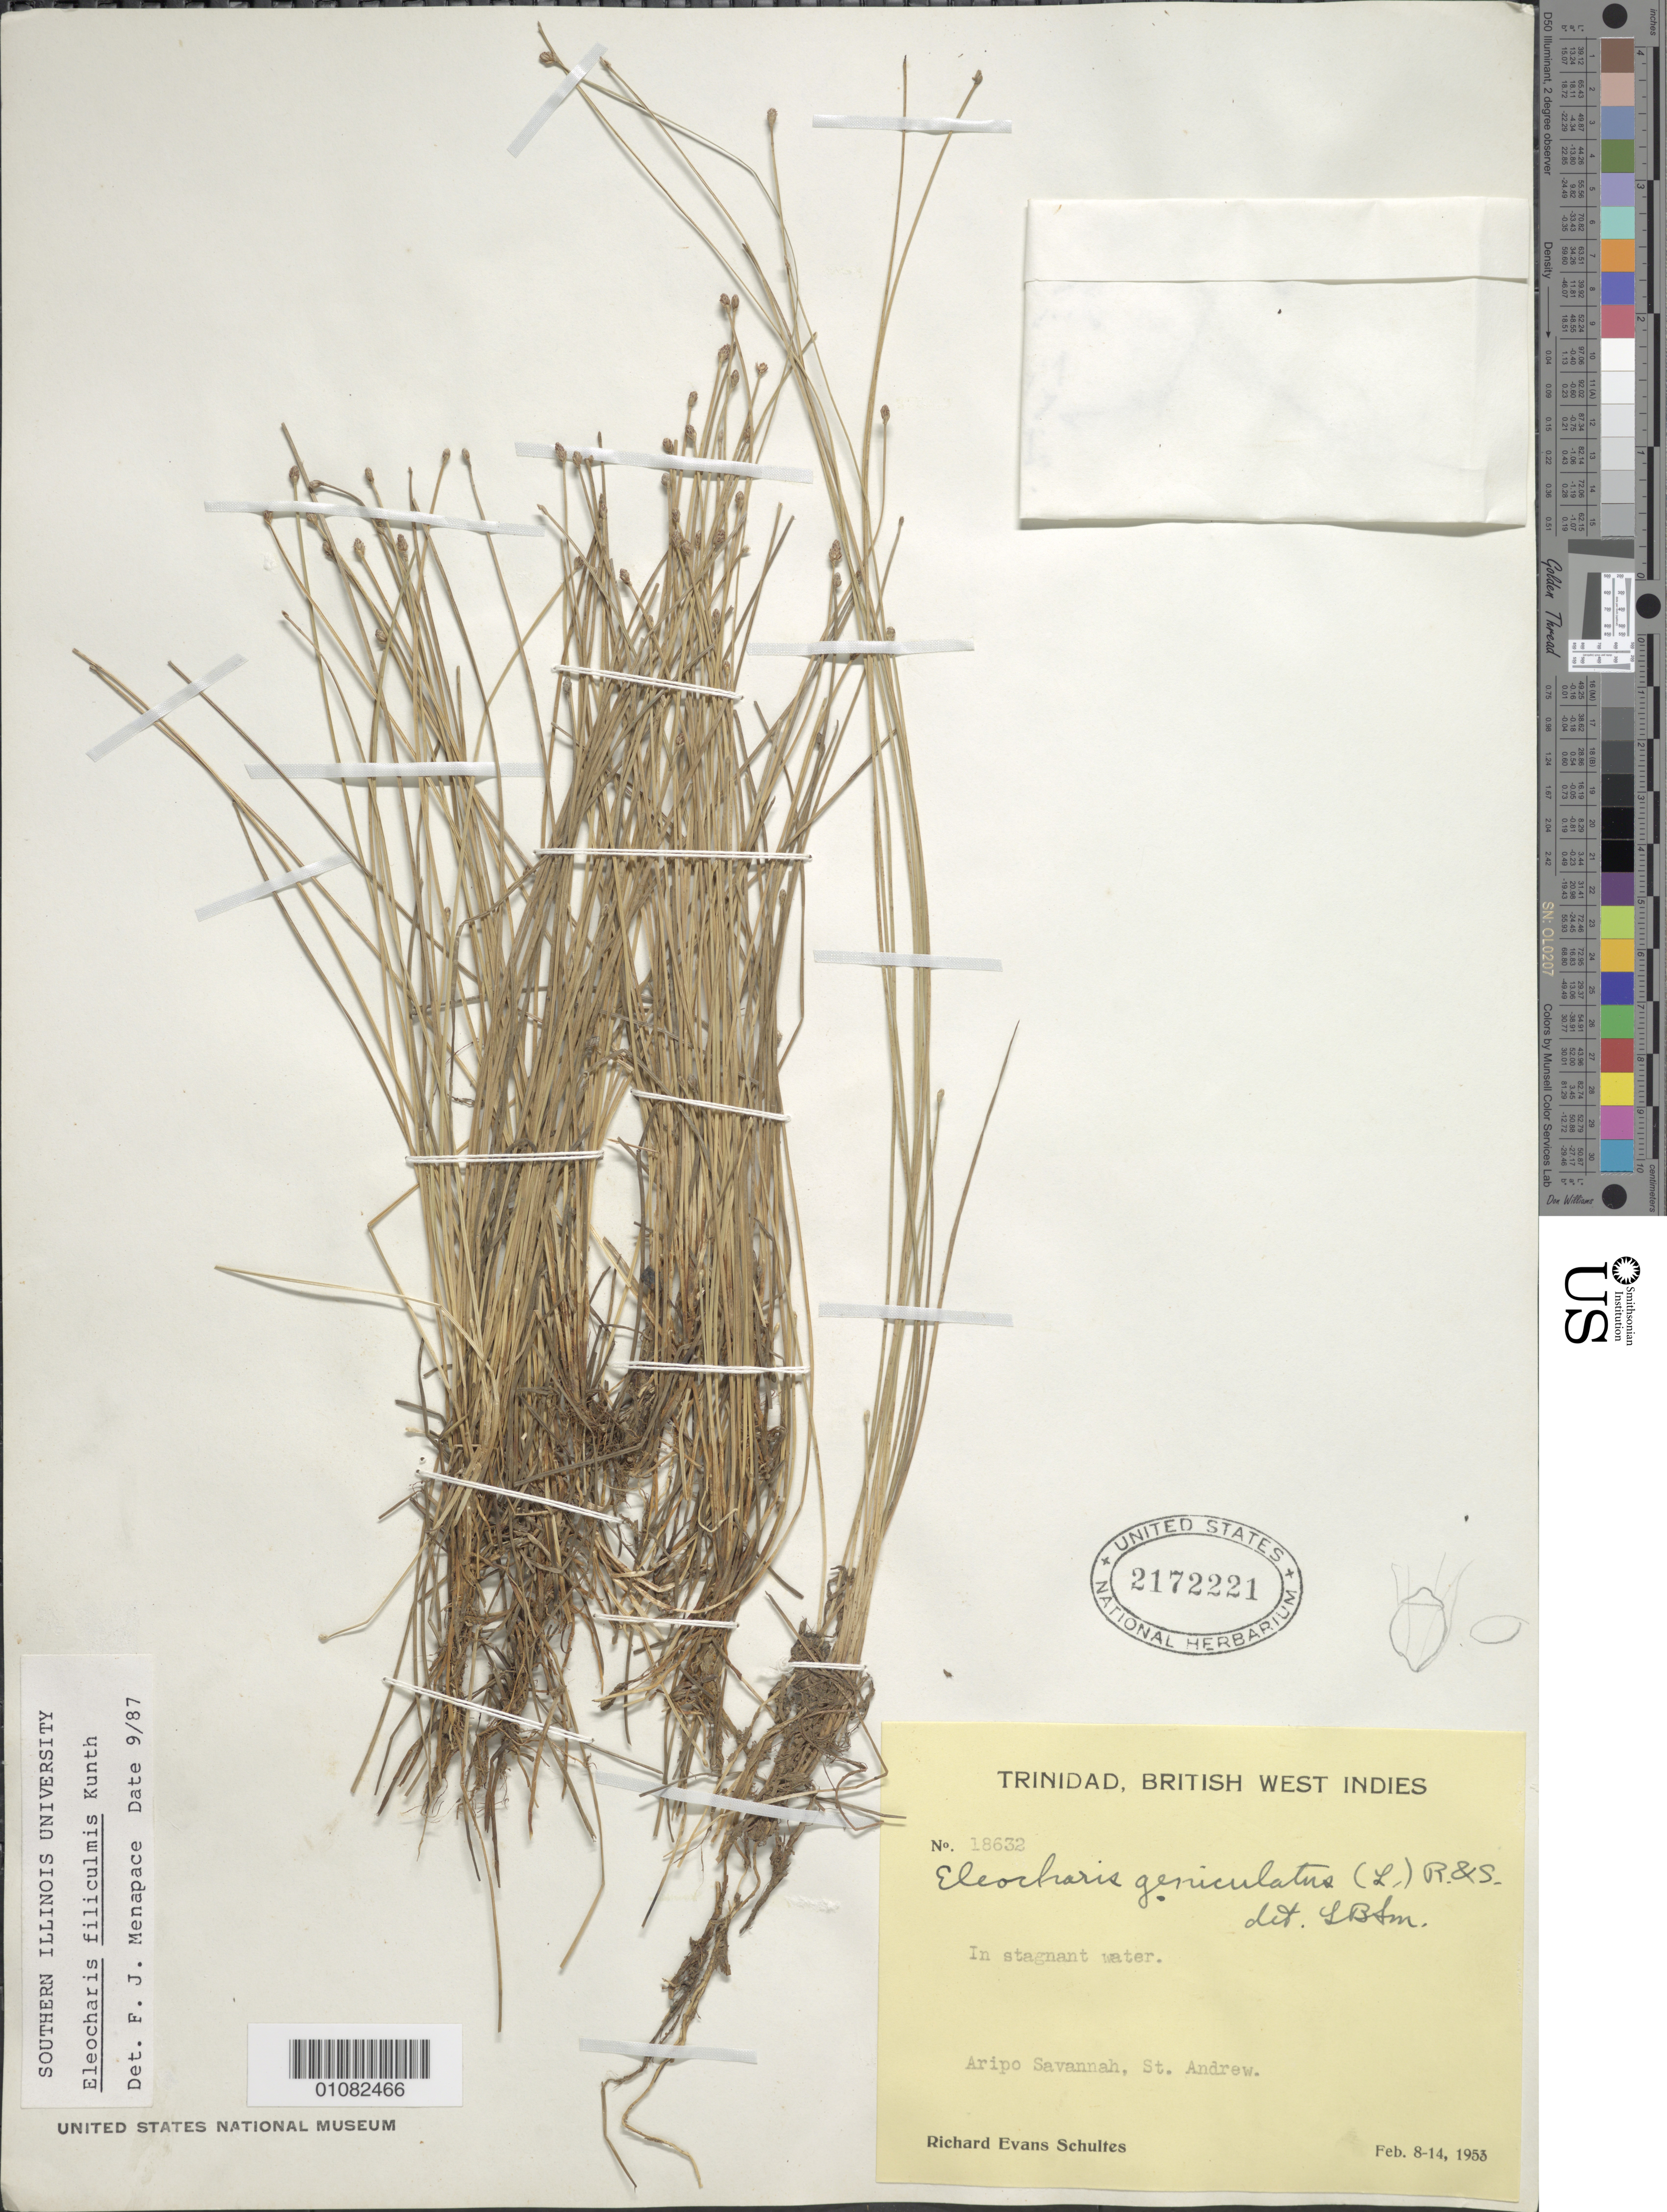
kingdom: Plantae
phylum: Tracheophyta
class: Liliopsida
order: Poales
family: Cyperaceae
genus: Eleocharis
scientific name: Eleocharis filiculmis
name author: Kunth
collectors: R. E. Schultes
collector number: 18632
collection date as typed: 08 Feb 1953 to 14 Feb 1953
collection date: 1953-02-08/1953-02-14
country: Trinidad and Tobago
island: Trinidad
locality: Aripo Savannah, St. Andrew.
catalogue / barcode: US 2172221